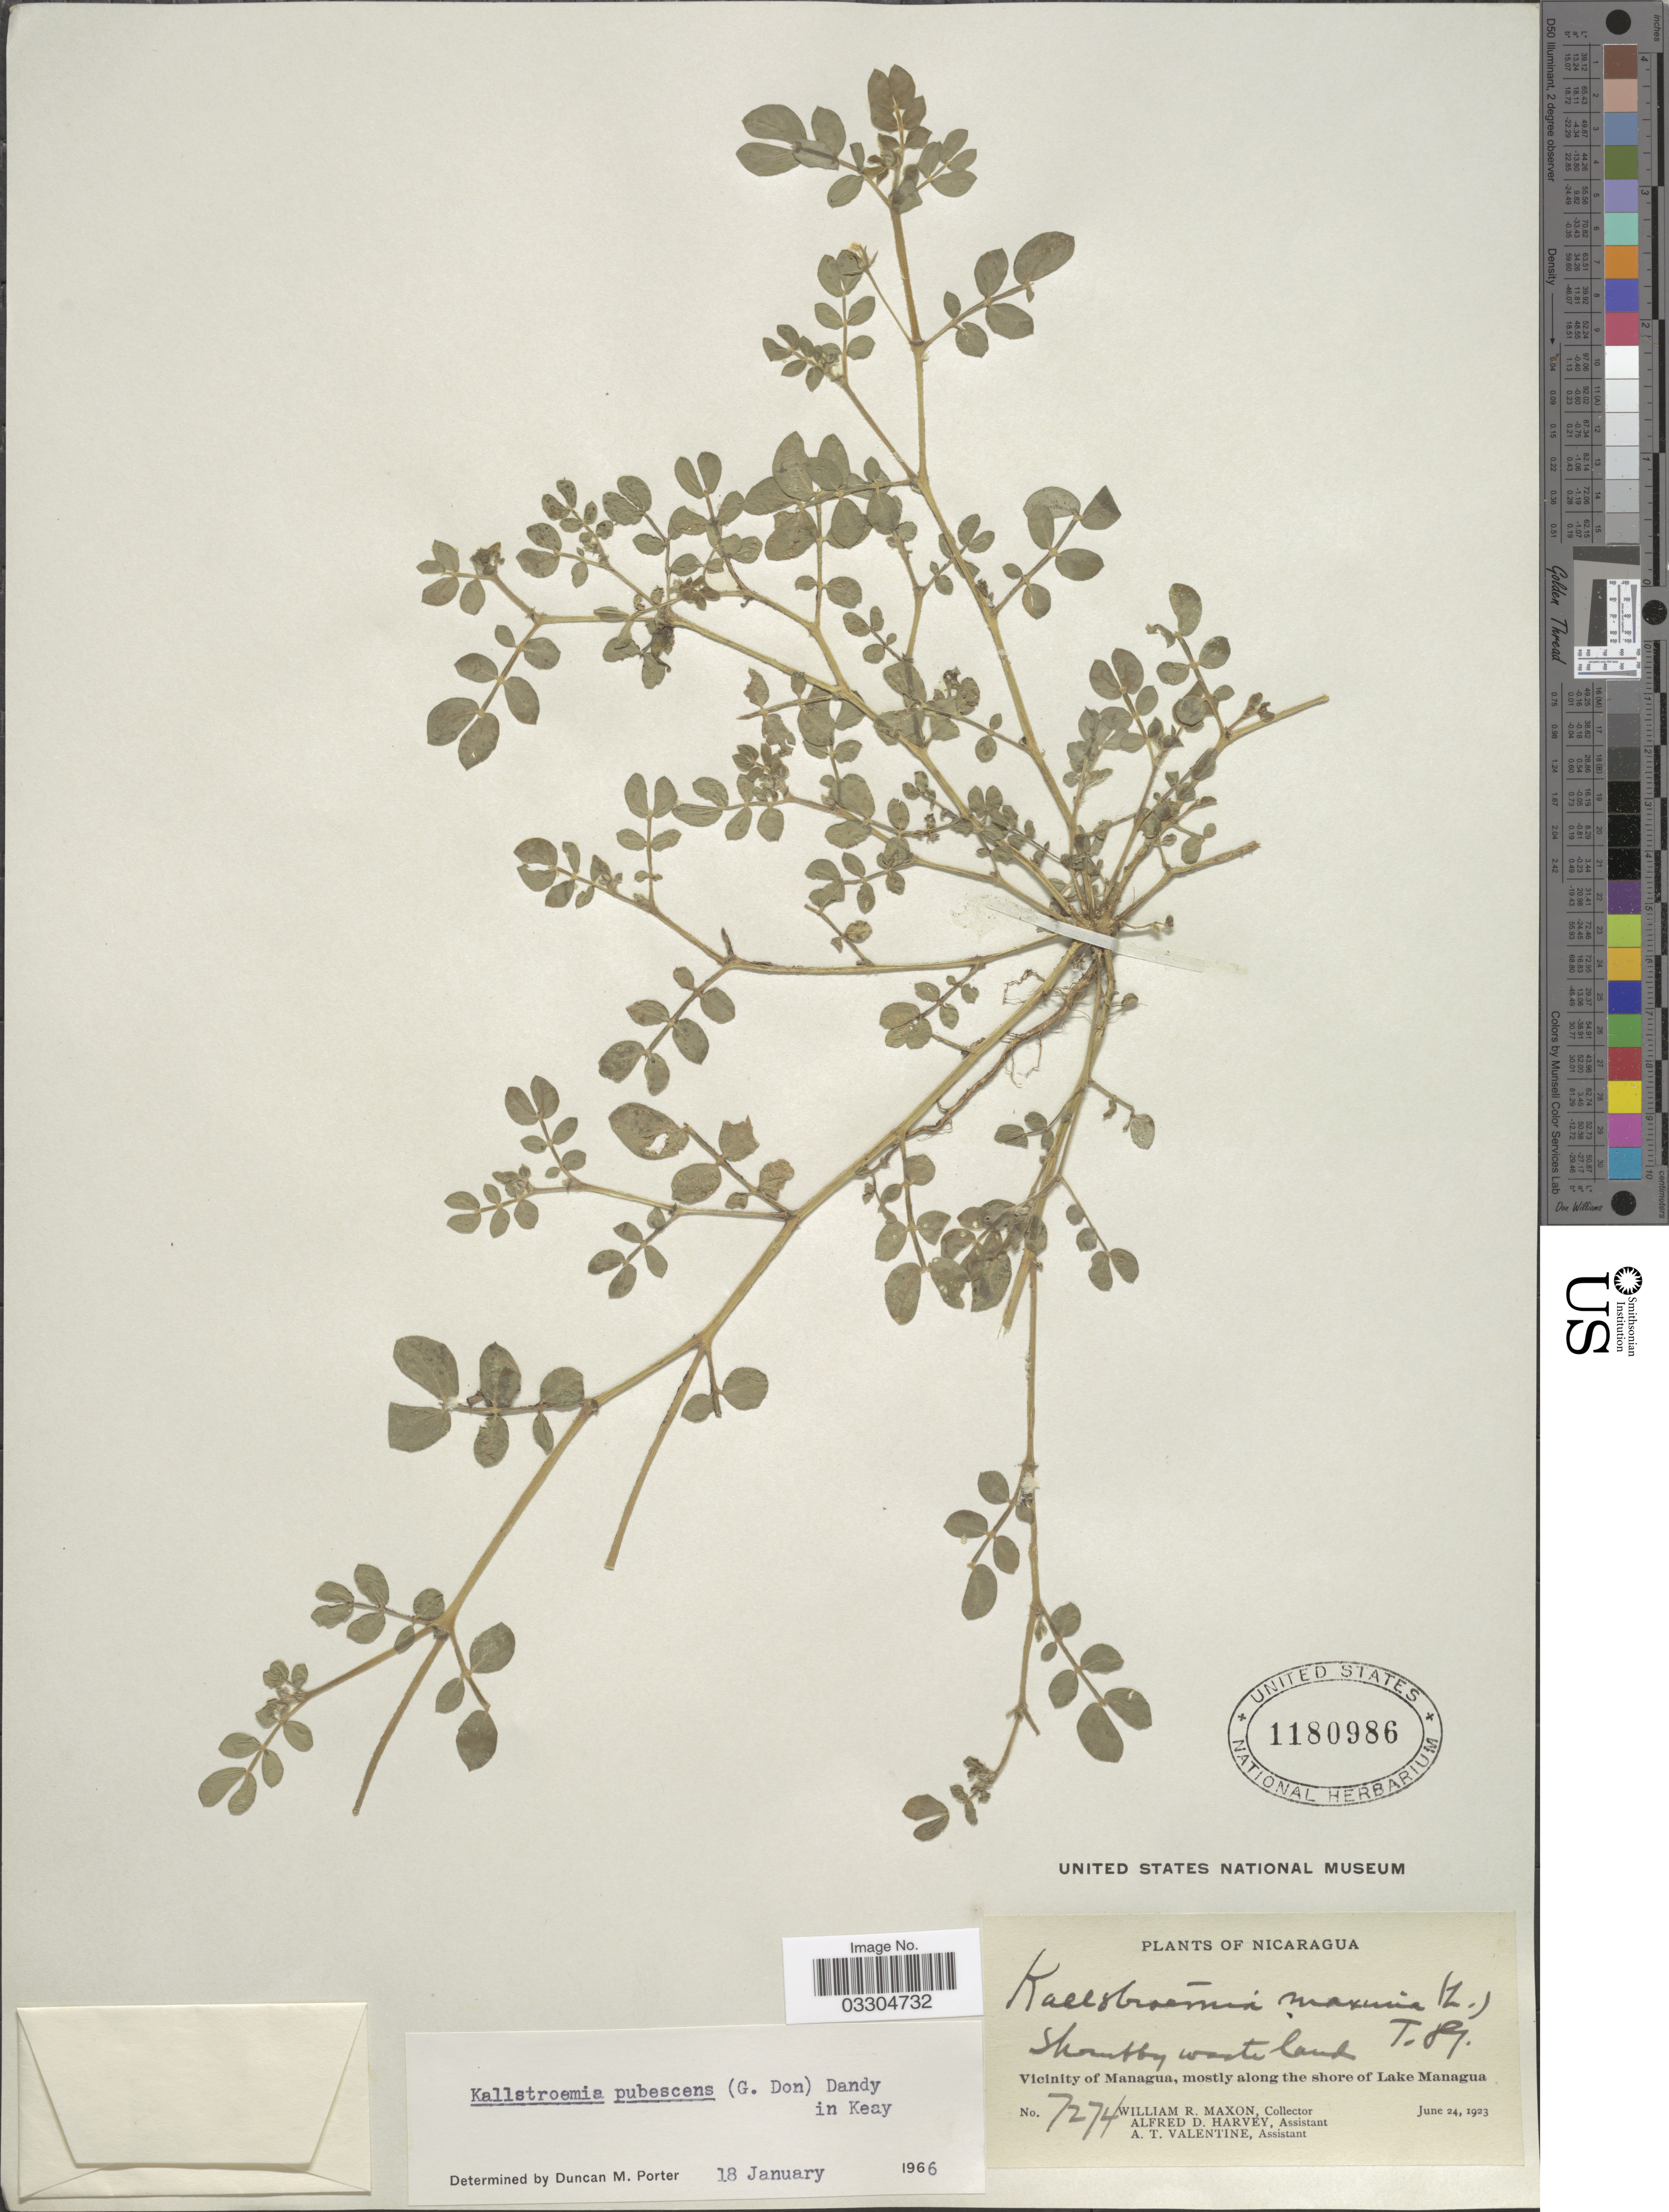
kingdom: Plantae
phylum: Tracheophyta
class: Magnoliopsida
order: Zygophyllales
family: Zygophyllaceae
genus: Kallstroemia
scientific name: Kallstroemia pubescens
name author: (G. Don) Dandy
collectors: W. R. Maxon, A. D. Harvey & A. Valentine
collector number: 7274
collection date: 1923-06-24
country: Nicaragua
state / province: Managua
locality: Vicinity of Managua, mostly along the shore of Lake Managua.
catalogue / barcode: US 1180986